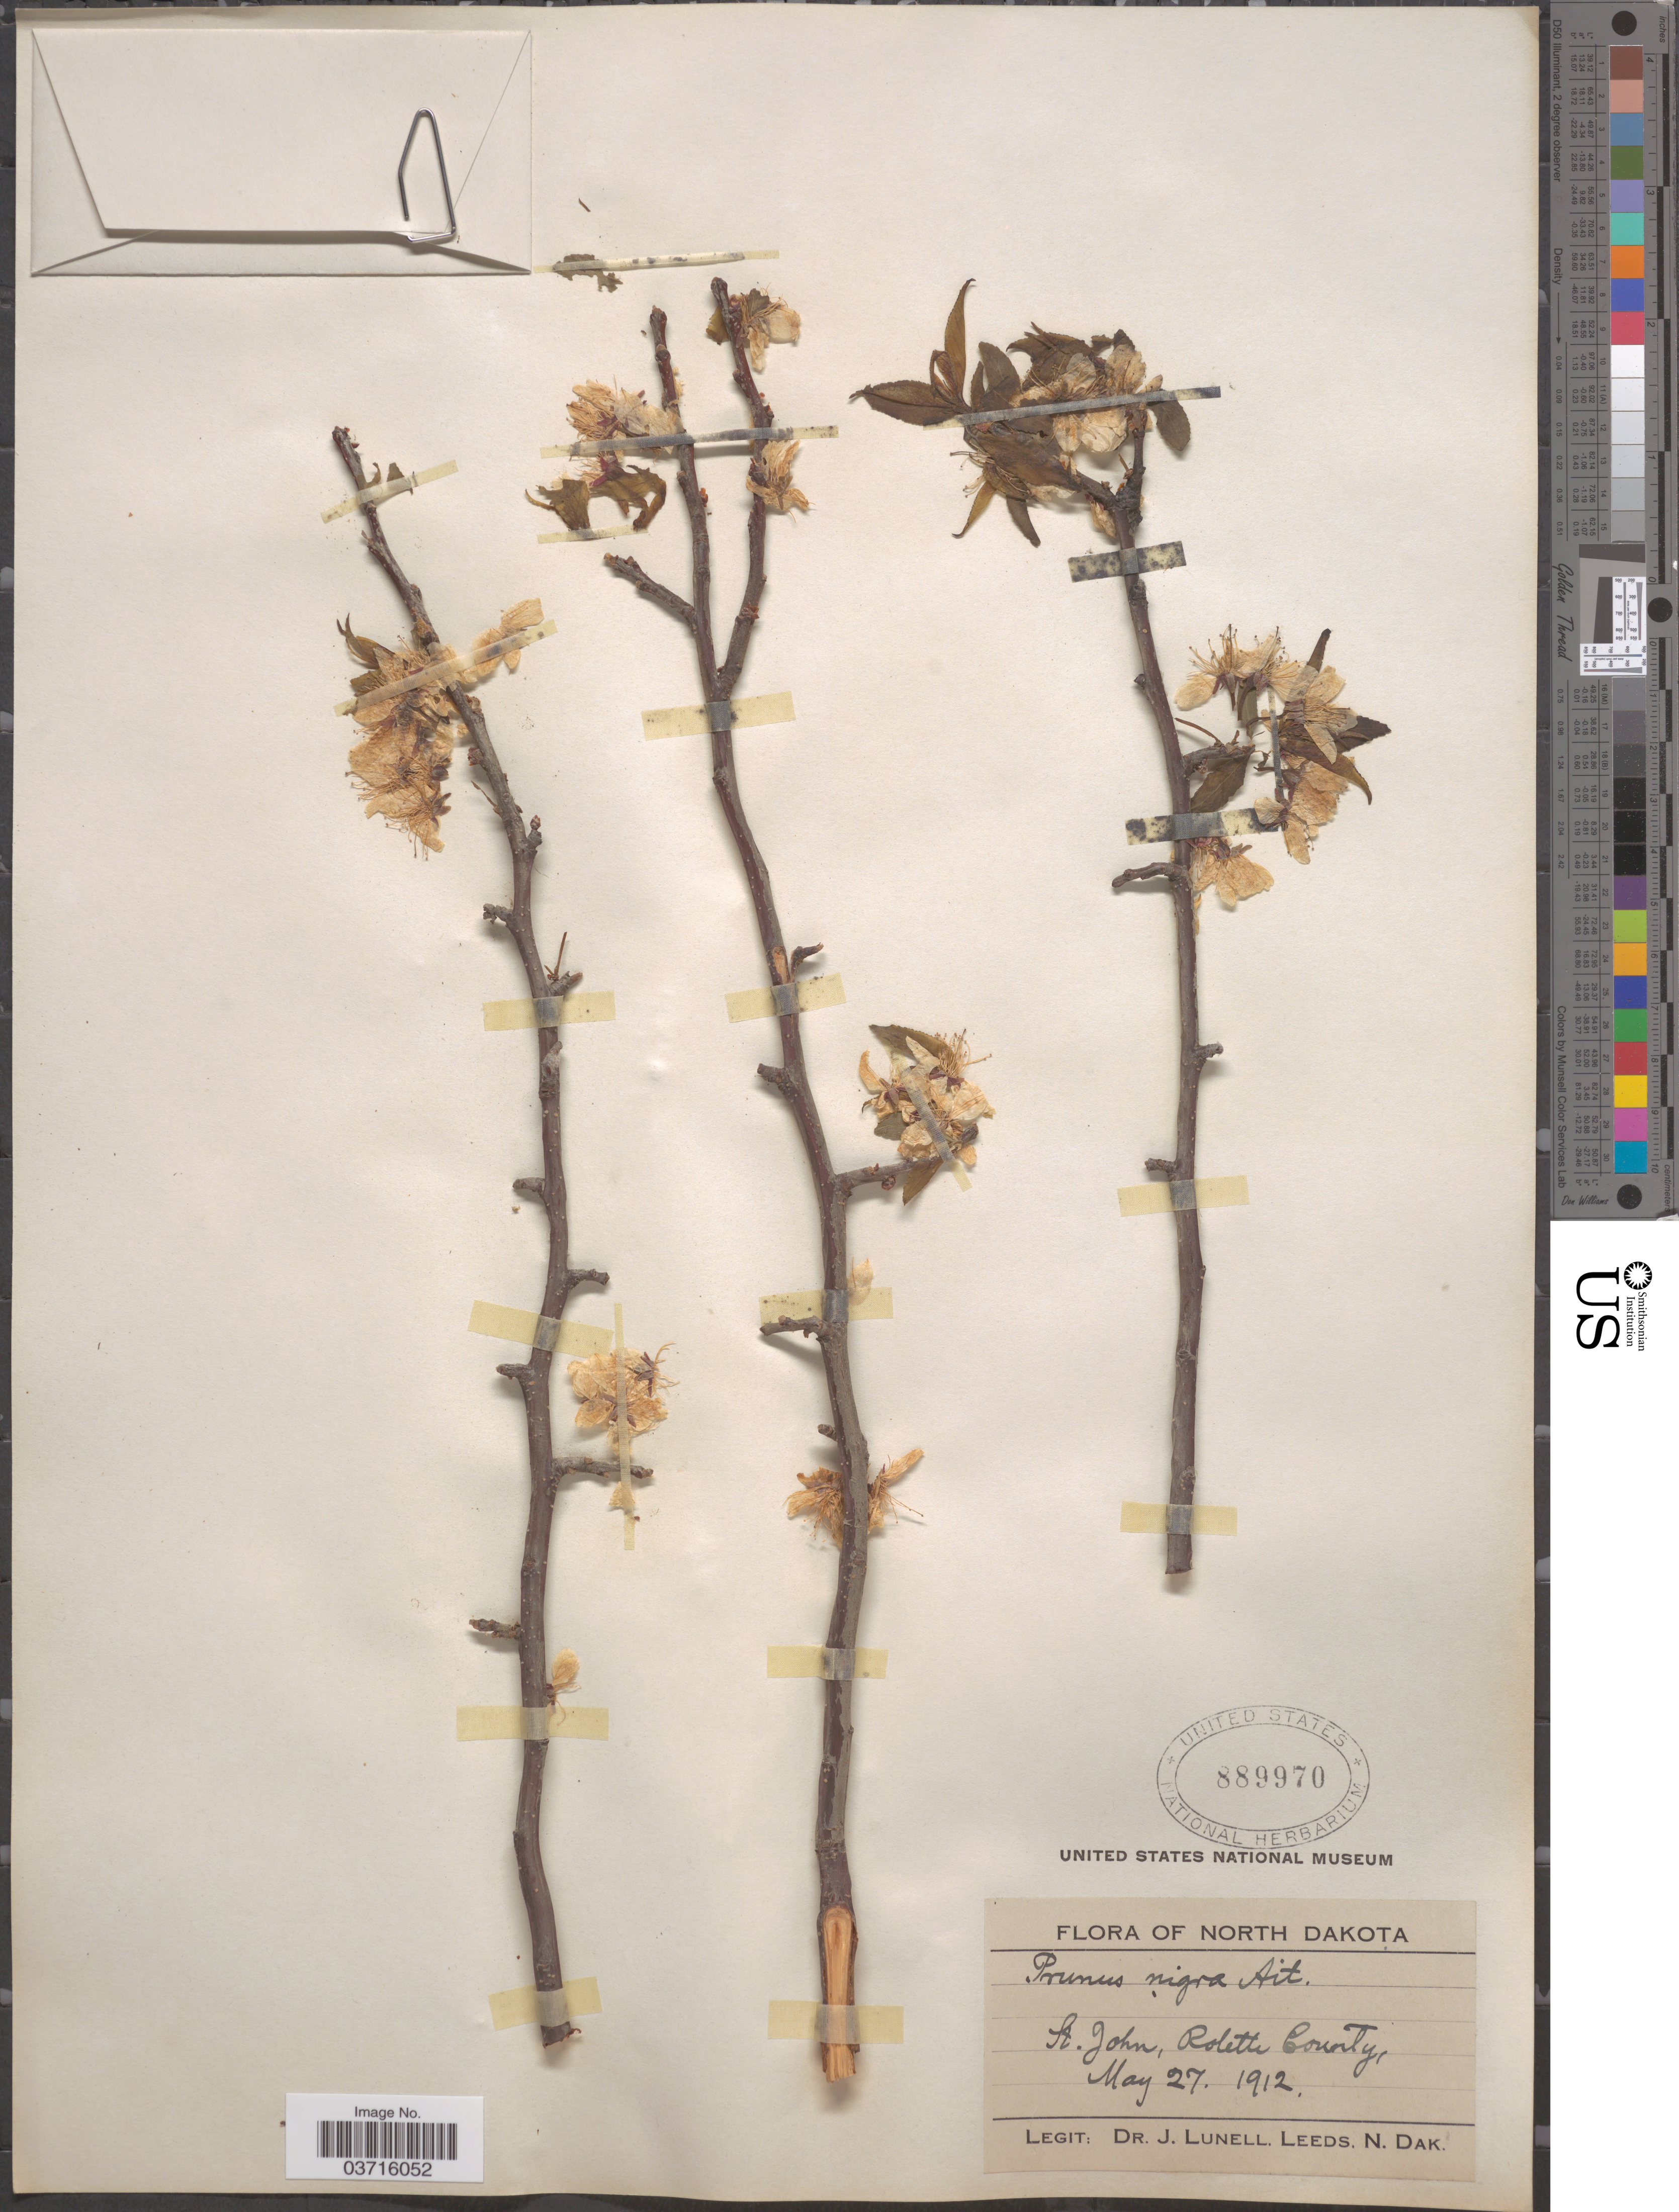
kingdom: Plantae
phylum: Tracheophyta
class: Magnoliopsida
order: Rosales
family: Rosaceae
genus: Prunus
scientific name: Prunus nigra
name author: Wight & Hedrick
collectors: J. Lunell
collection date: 1912-05-27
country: United States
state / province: North Dakota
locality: St. John, Rolette County.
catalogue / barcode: US 889970